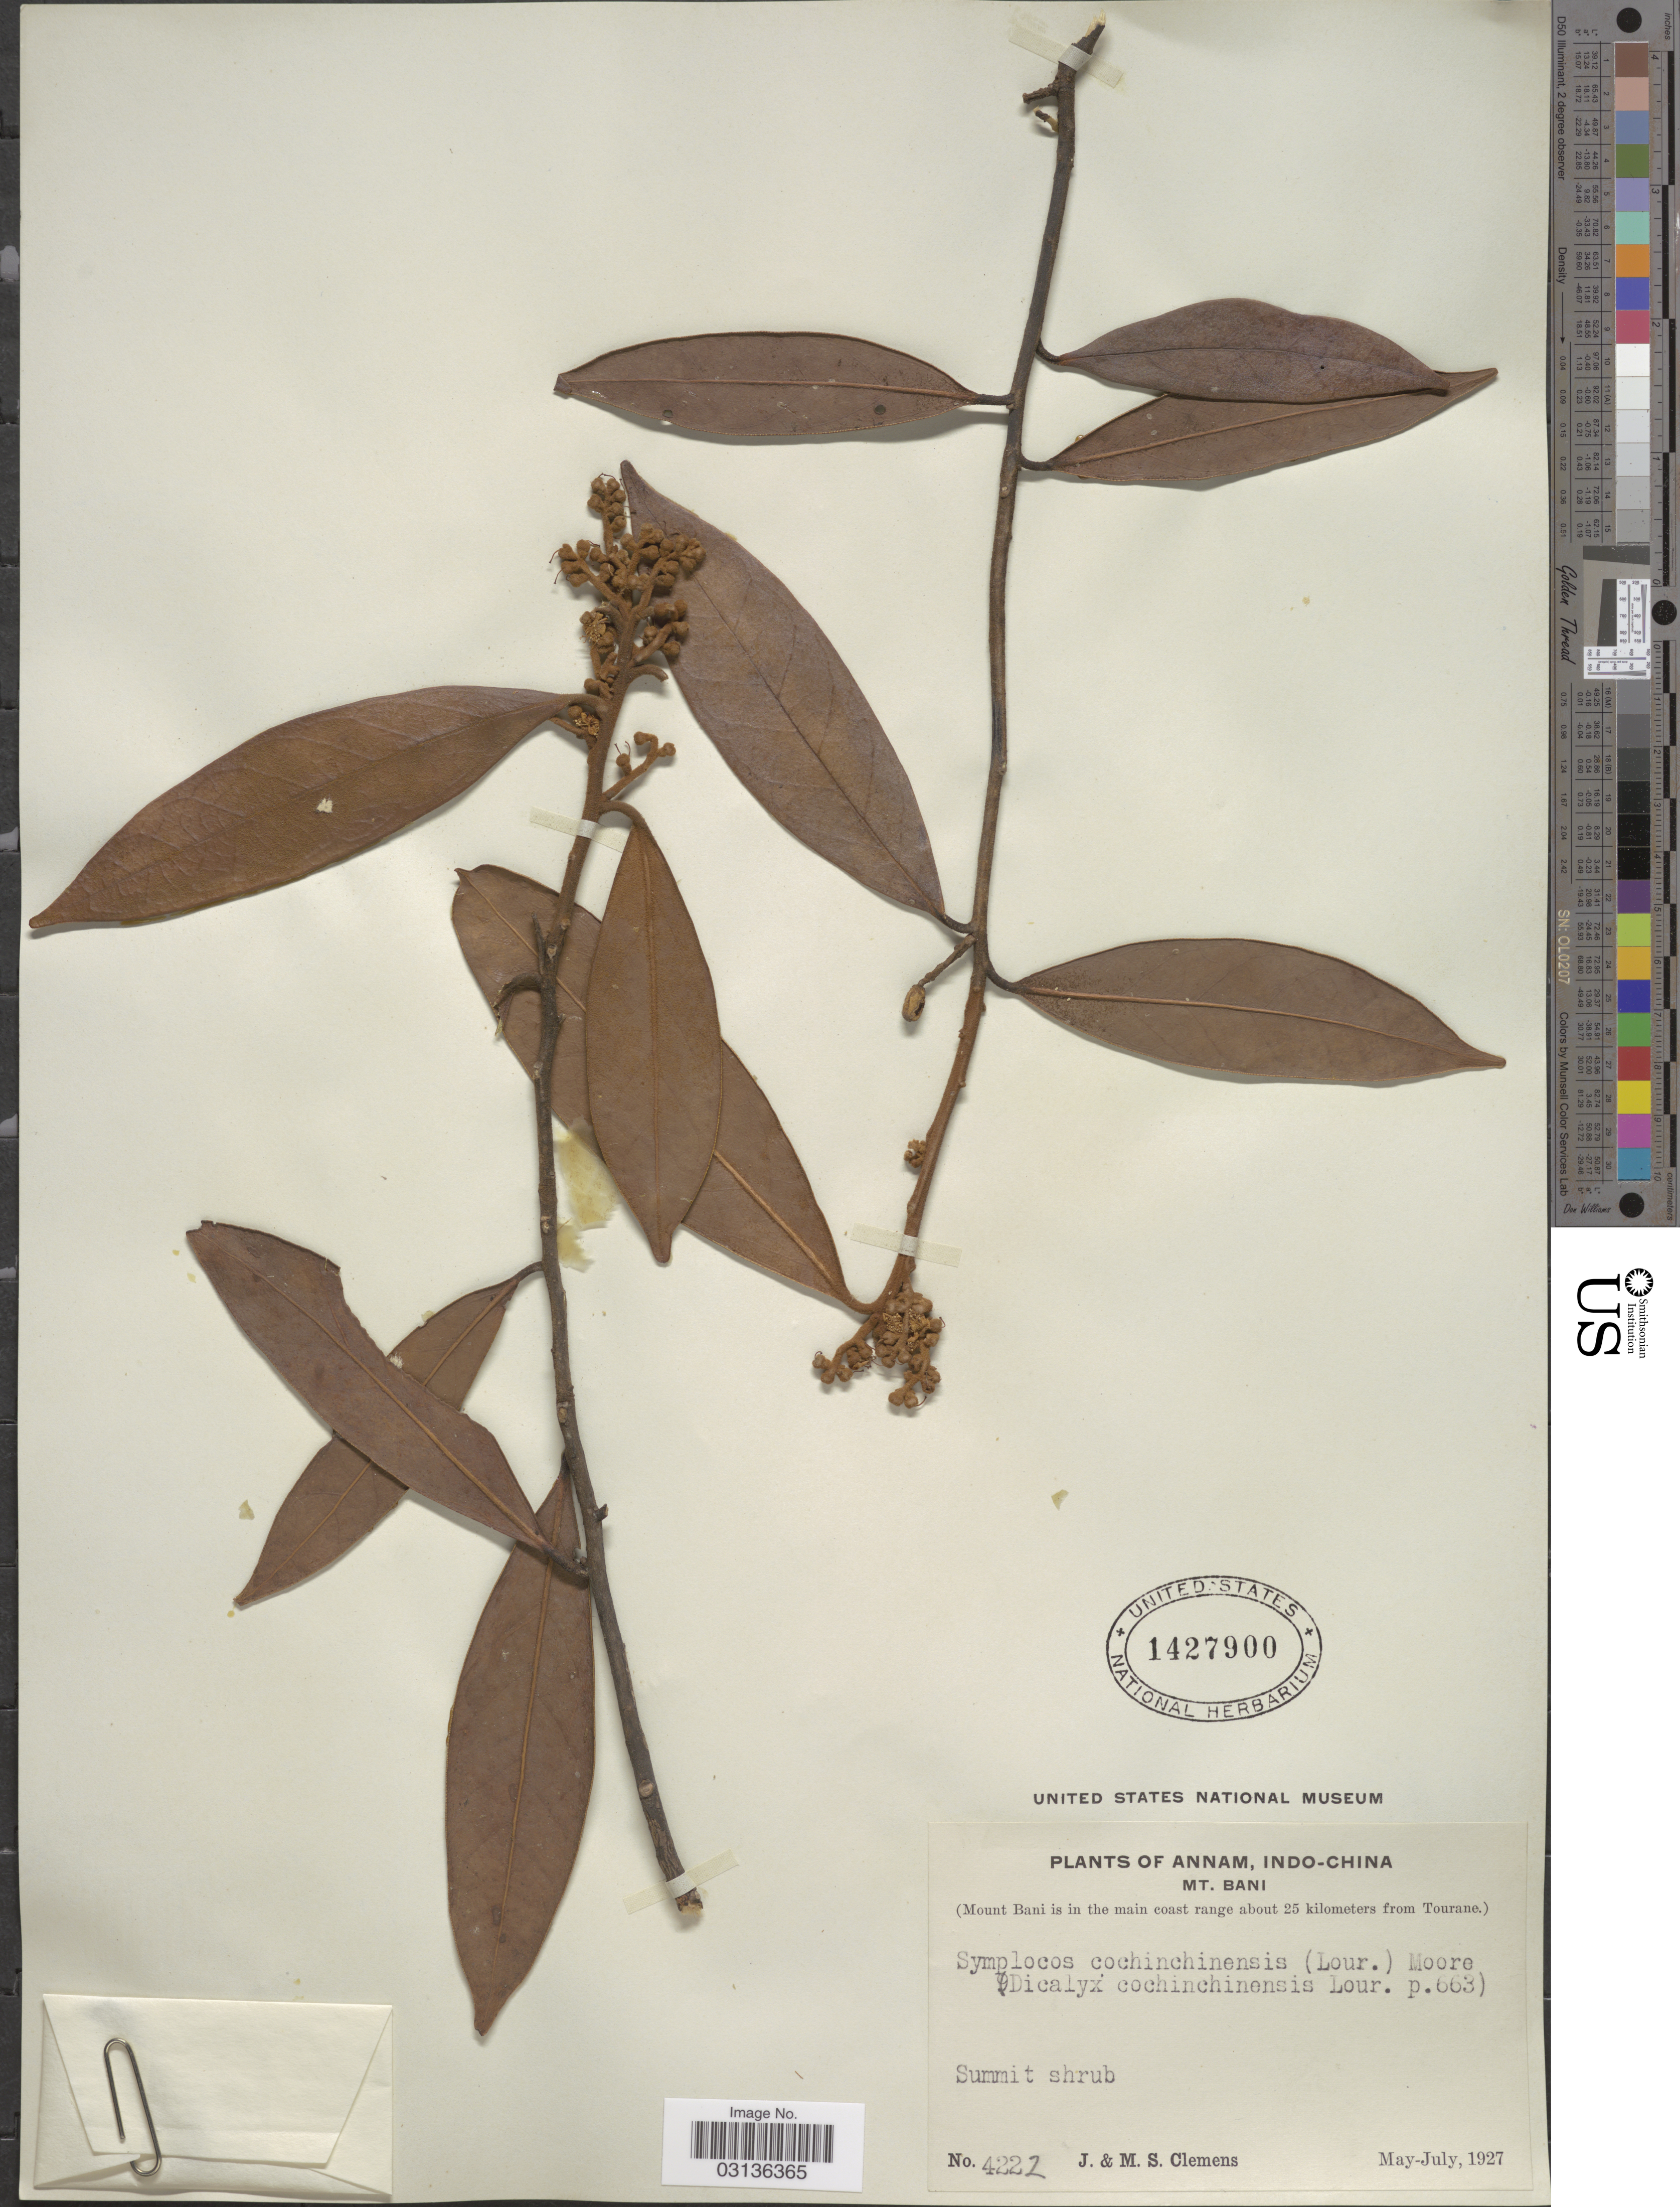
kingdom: Plantae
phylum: Tracheophyta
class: Magnoliopsida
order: Ericales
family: Symplocaceae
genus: Symplocos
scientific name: Symplocos cochinchinensis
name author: (Lour.) S. Moore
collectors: J. Clemens & M. S. Clemens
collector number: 4222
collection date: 1927-05/1927-07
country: Vietnam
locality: Annam, Indo-China. Mt. Bani. (Mount Bani is in the main coast range about 25 kilometers from Tourane).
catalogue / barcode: US 1427900